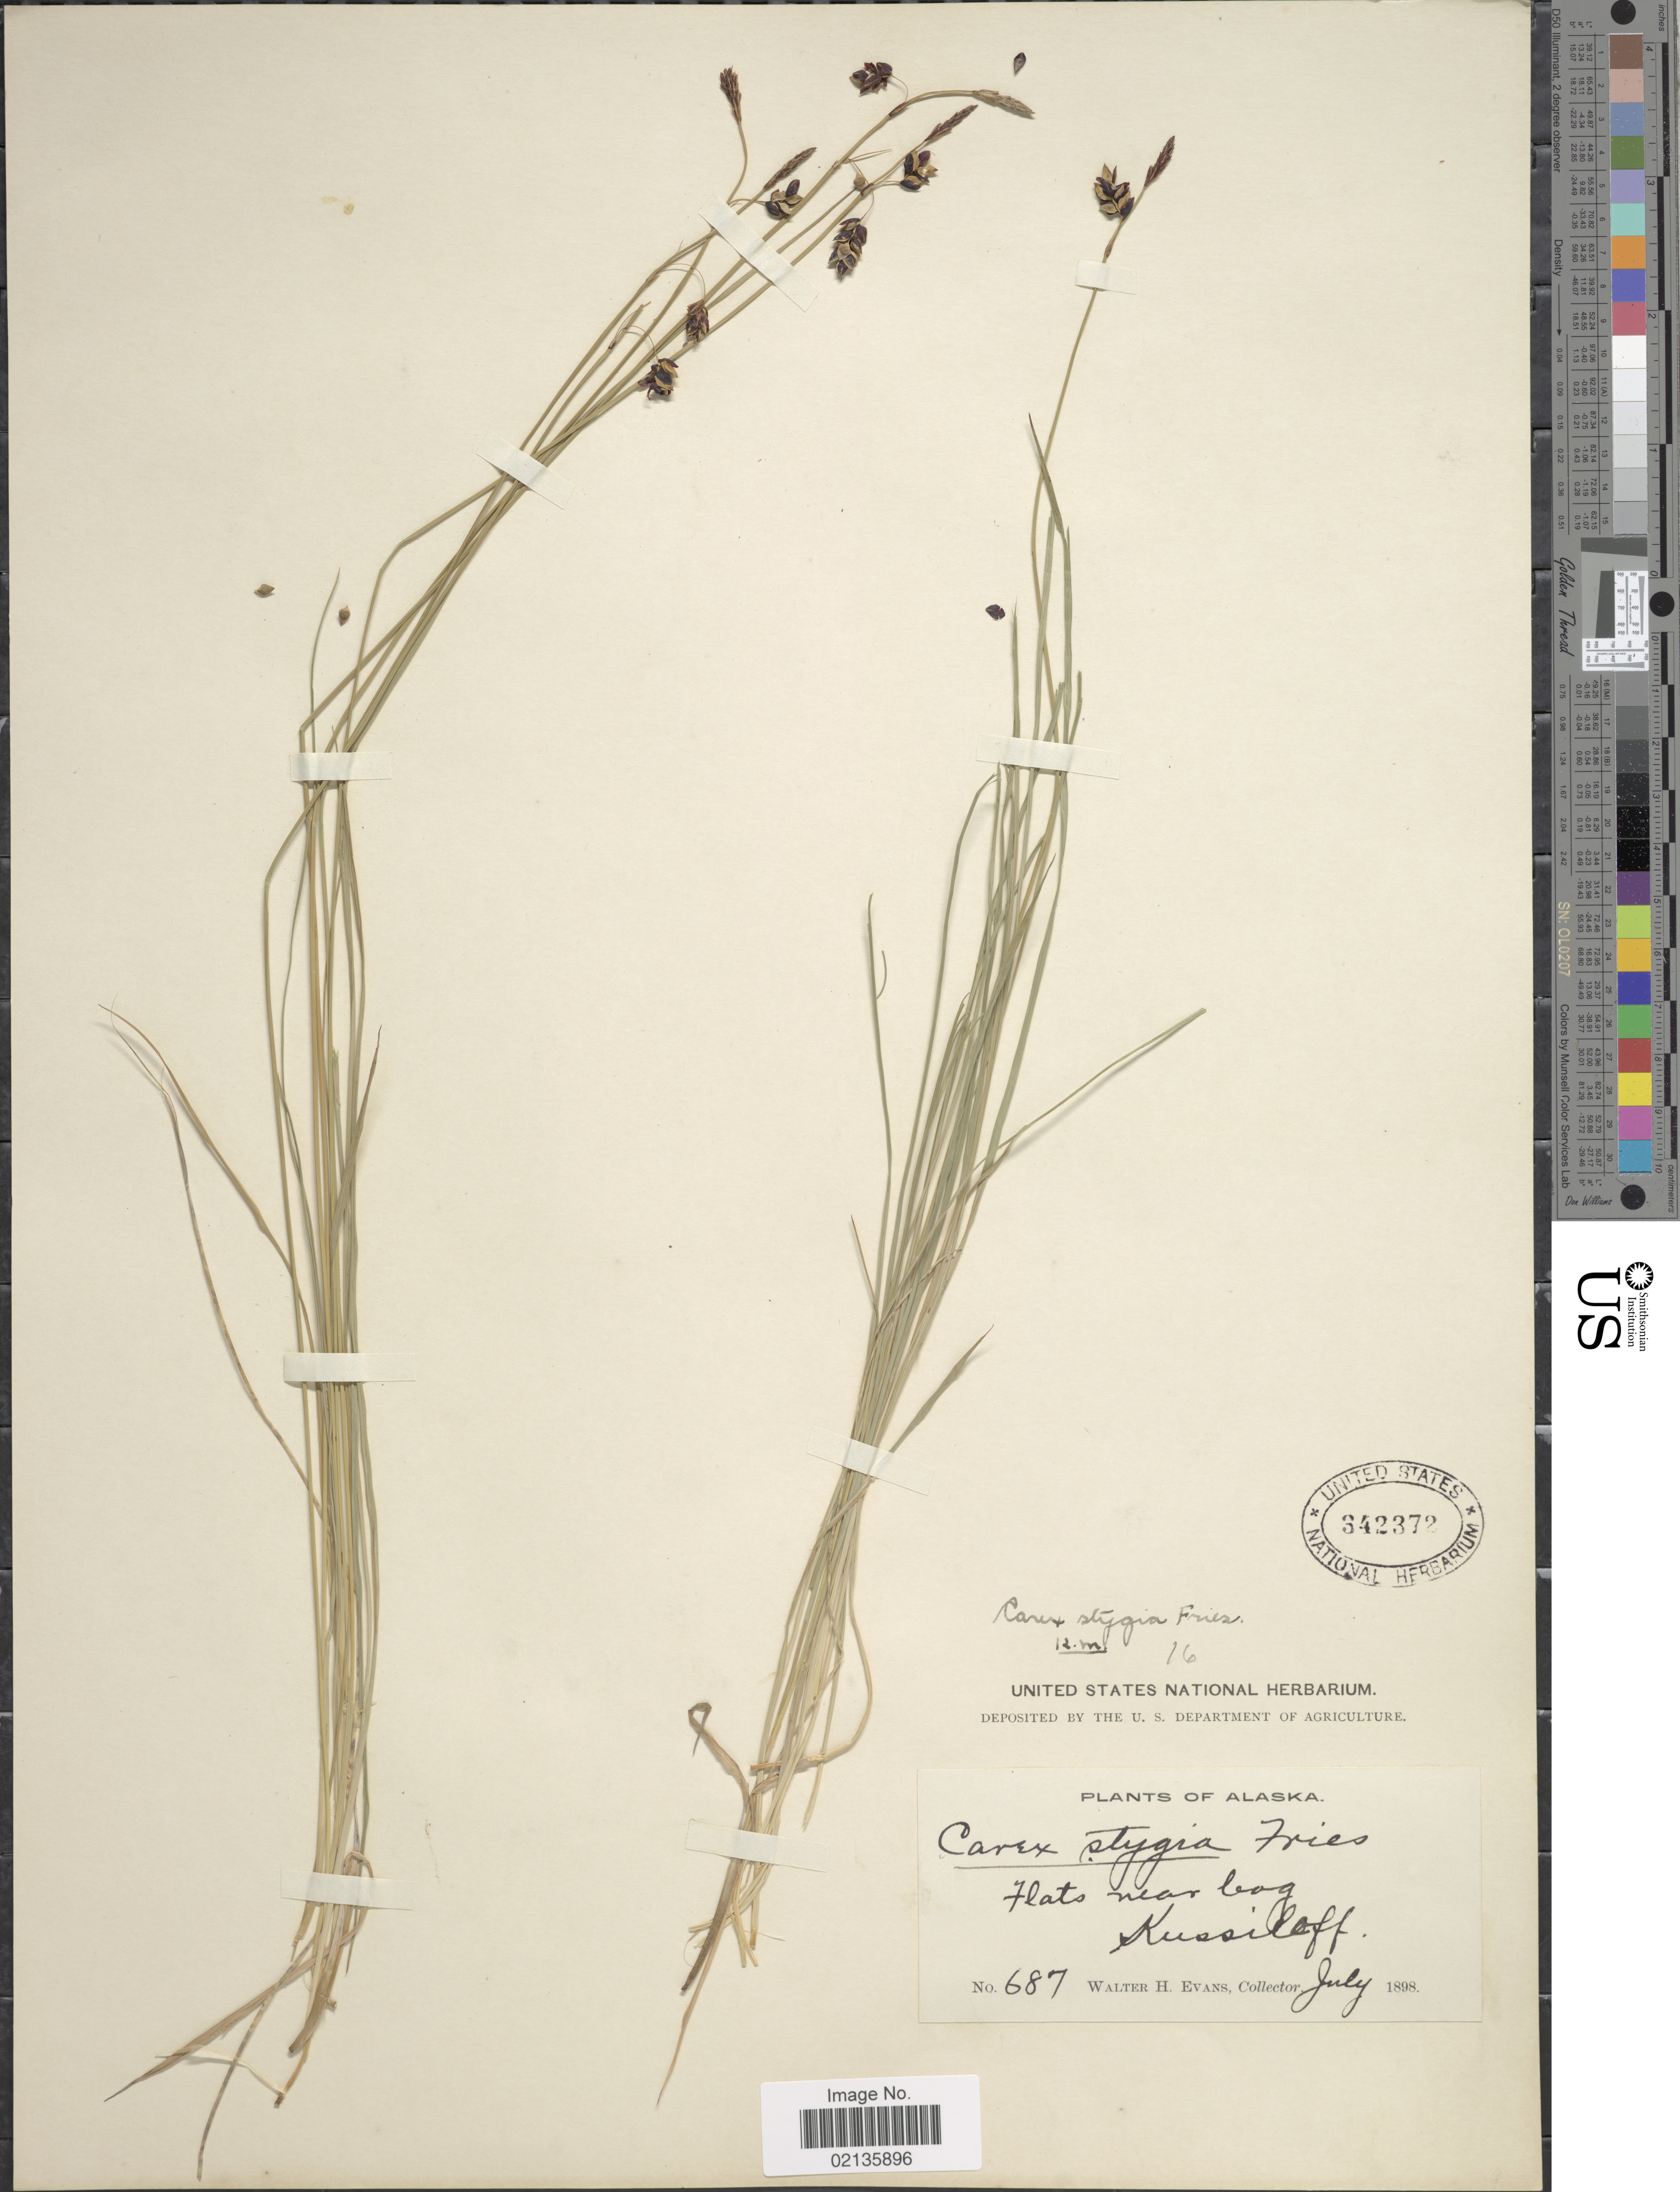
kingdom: Plantae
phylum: Tracheophyta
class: Liliopsida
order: Poales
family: Cyperaceae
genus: Carex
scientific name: Carex x stygia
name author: Fr.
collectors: W. H. Evans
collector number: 687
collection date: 1898-07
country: United States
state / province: Alaska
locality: Flats near bog Kussiloff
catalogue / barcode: US 342372